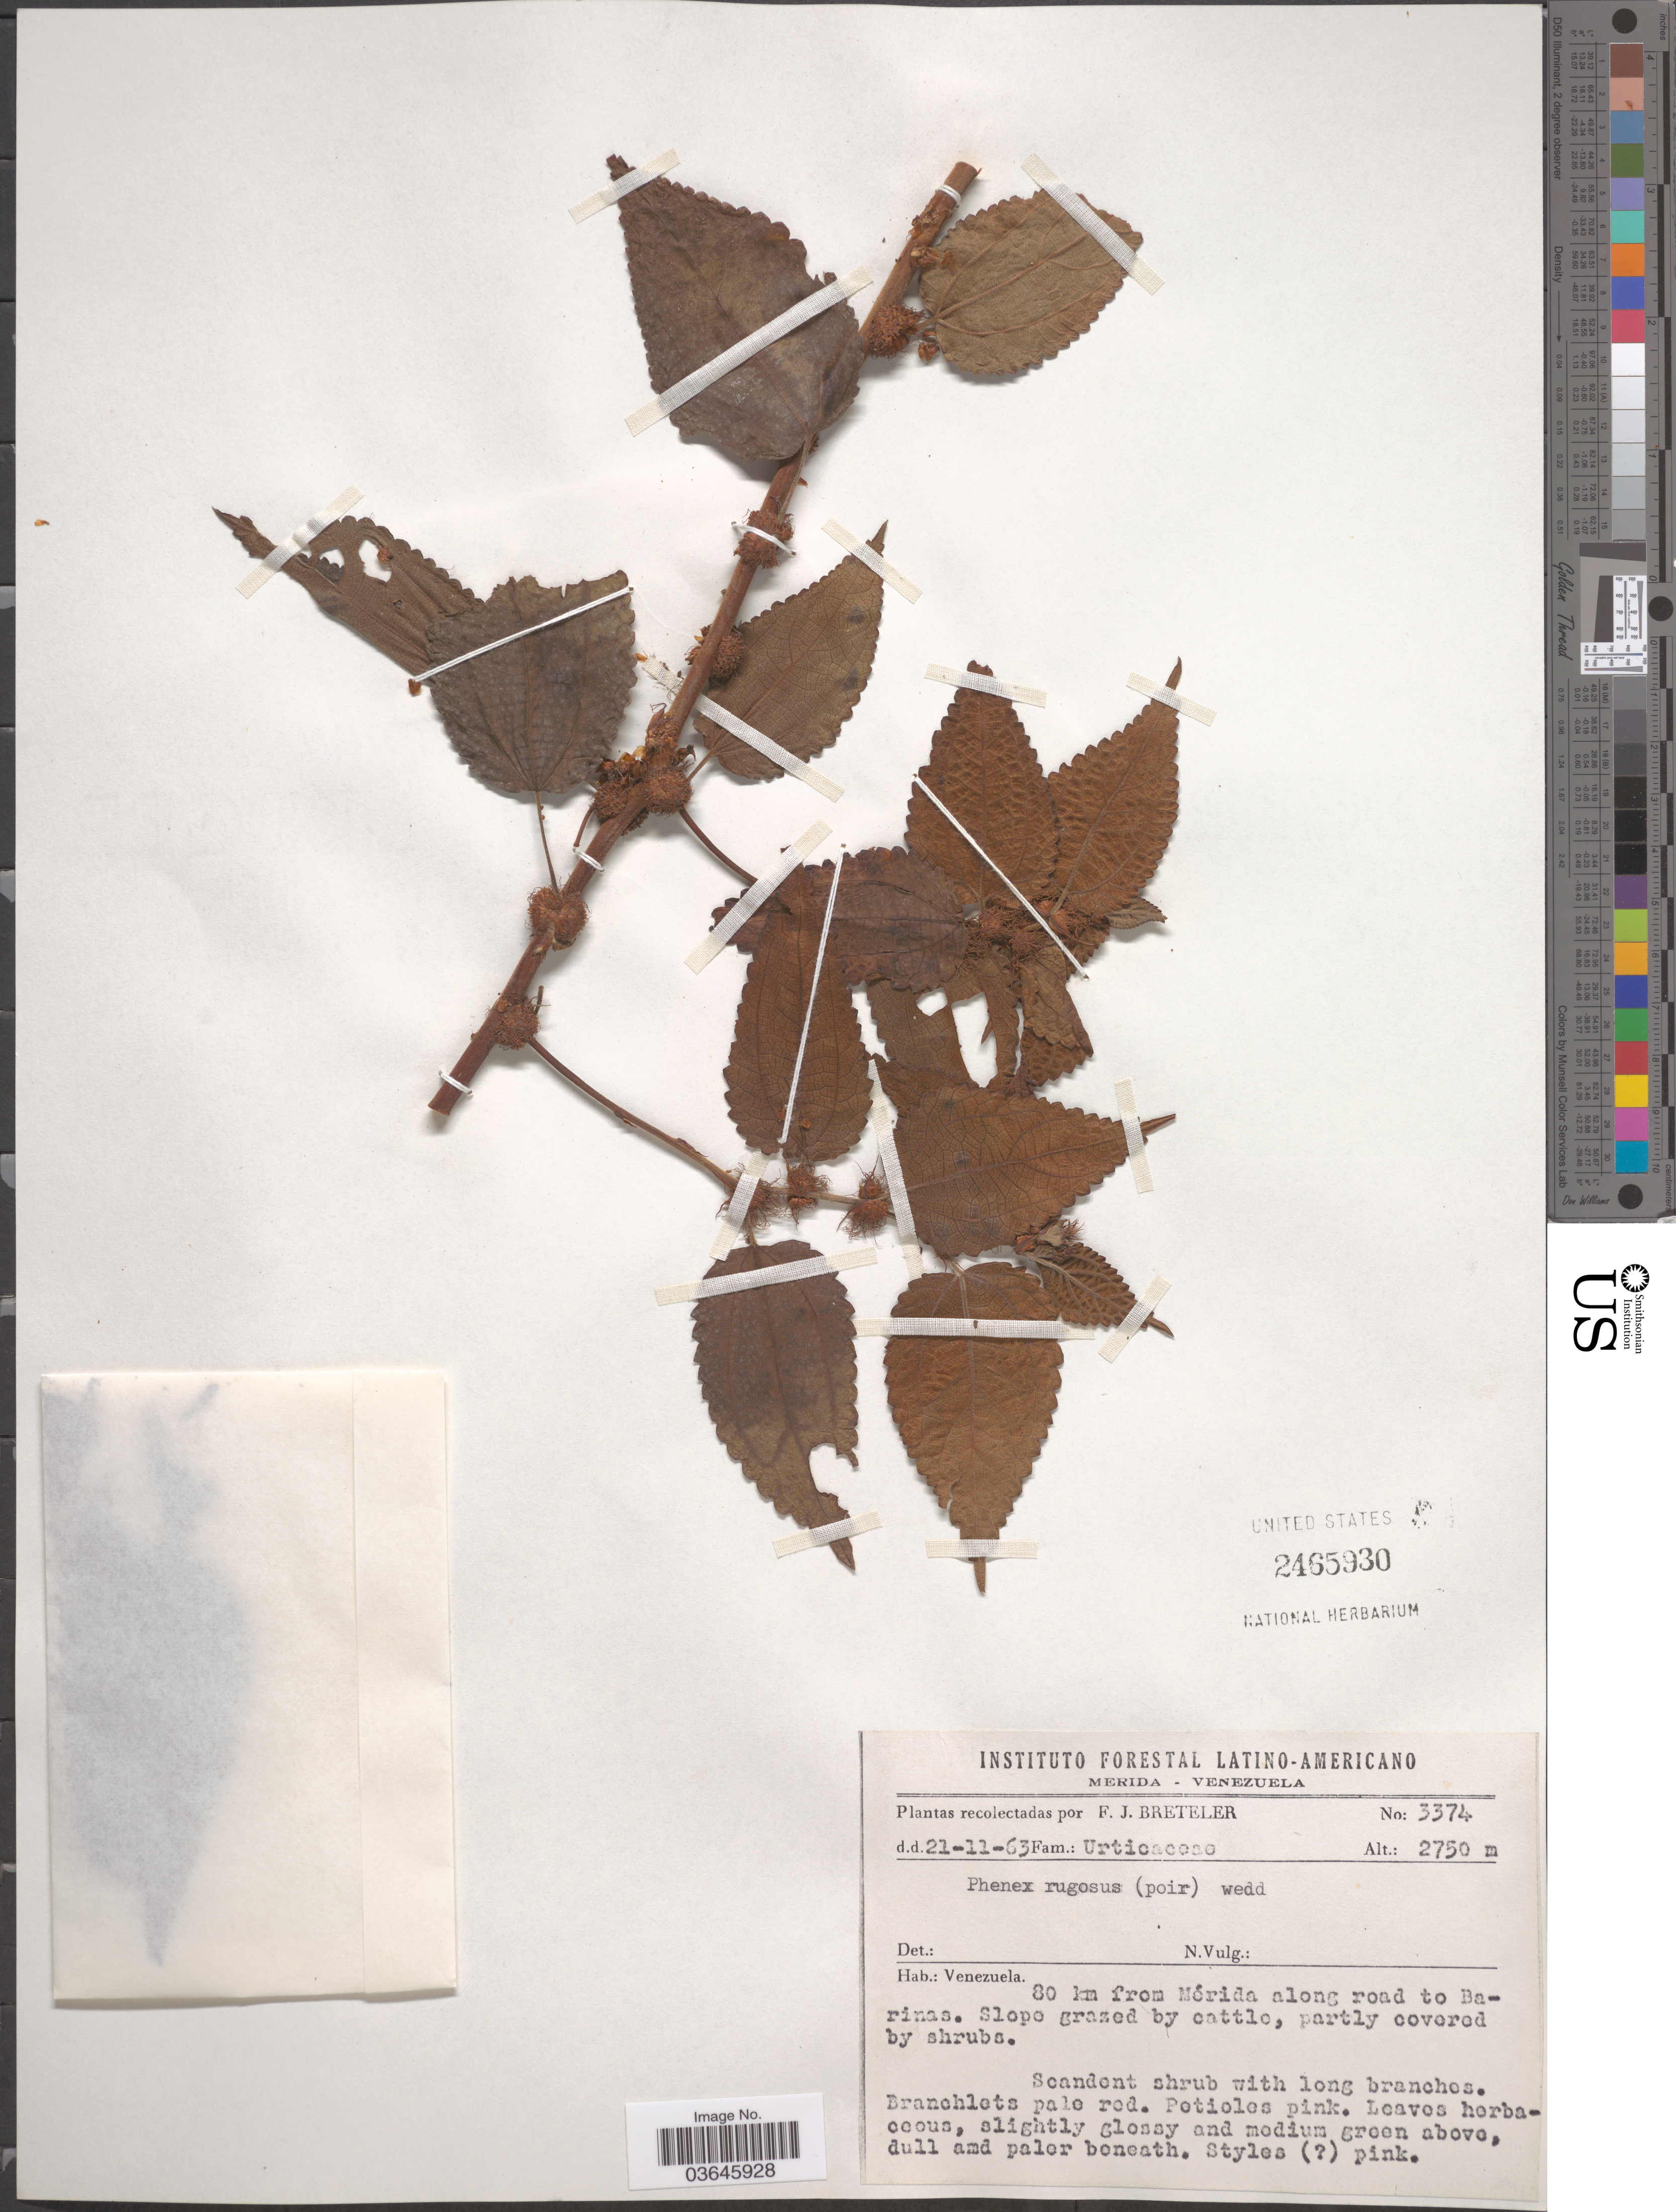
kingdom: Plantae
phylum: Tracheophyta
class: Magnoliopsida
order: Rosales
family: Urticaceae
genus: Phenax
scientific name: Phenax rugosus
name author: (Poir.) Wedd.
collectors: F. J. Breteler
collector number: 3374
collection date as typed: Transcribed d/m/y: 21/11/63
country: Venezuela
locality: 80 km from Mérida along road to Barinas.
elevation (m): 2750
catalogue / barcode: US 2465930